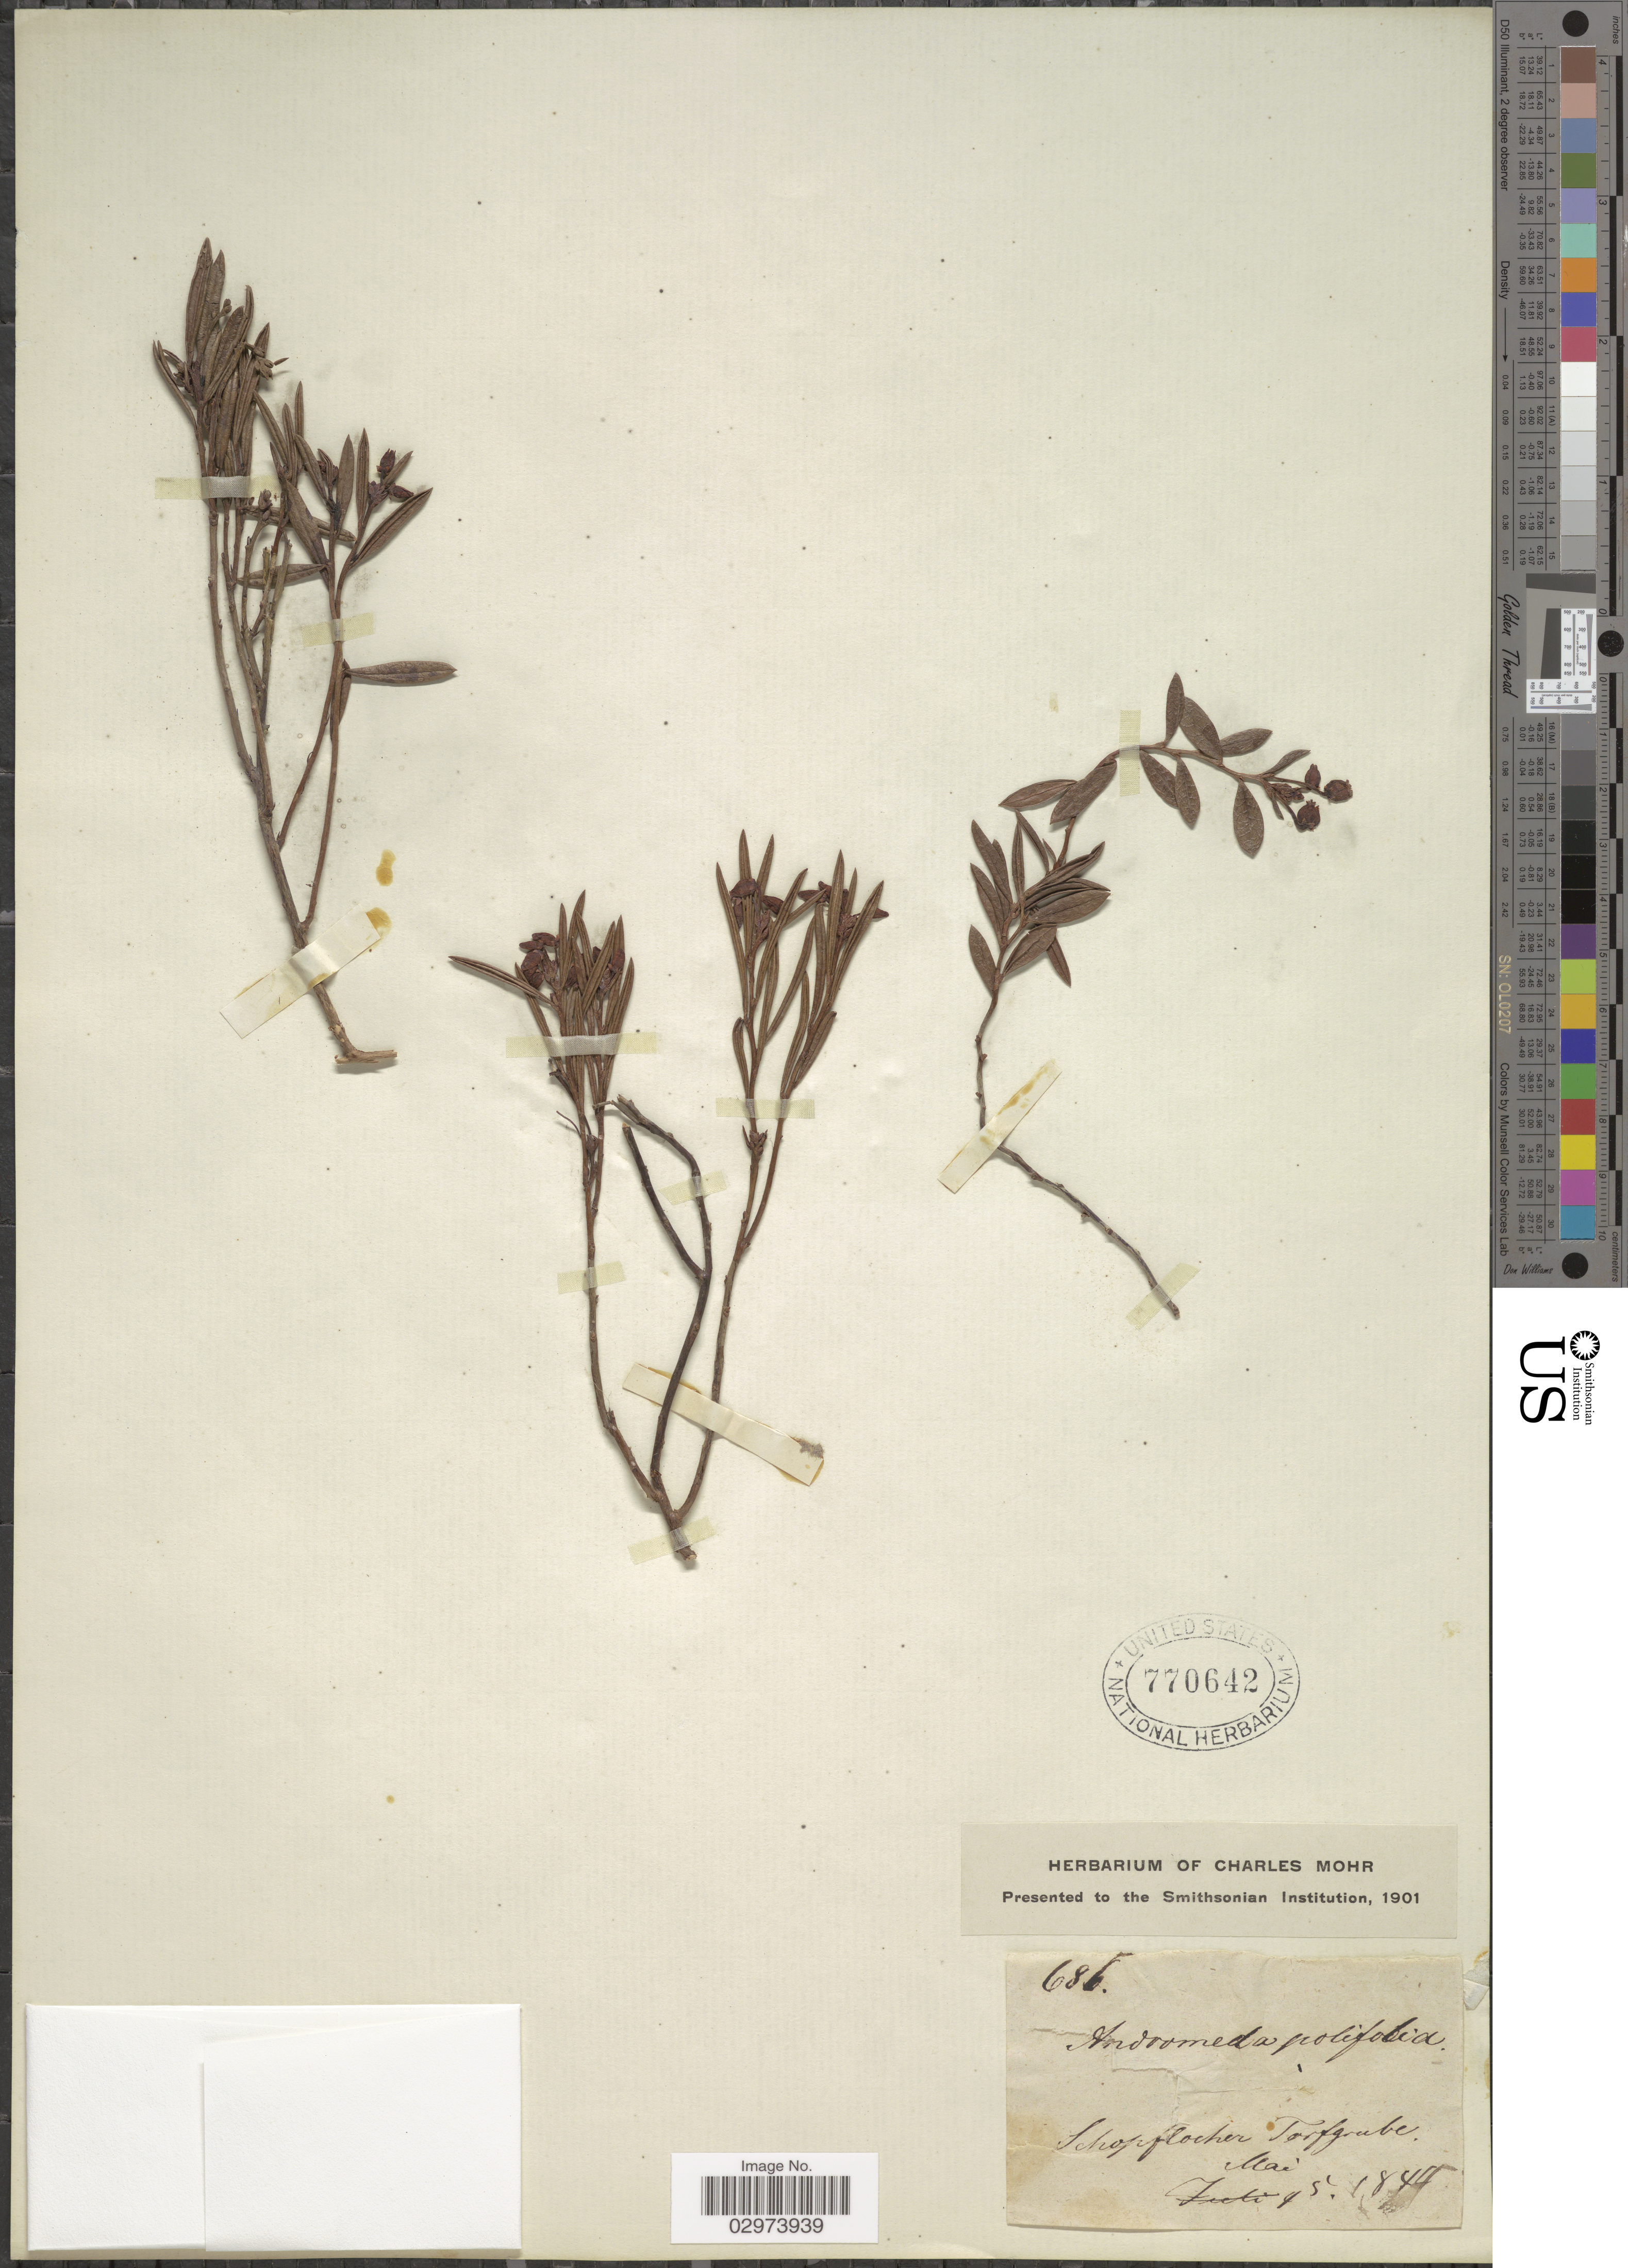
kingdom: Plantae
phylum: Tracheophyta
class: Magnoliopsida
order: Ericales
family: Ericaceae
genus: Andromeda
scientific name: Andromeda polifolia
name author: L.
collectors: ex herb. Charles Mohr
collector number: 686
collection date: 1844-05-04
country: Germany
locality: Schopflocher Torfgrube.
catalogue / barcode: US 770642